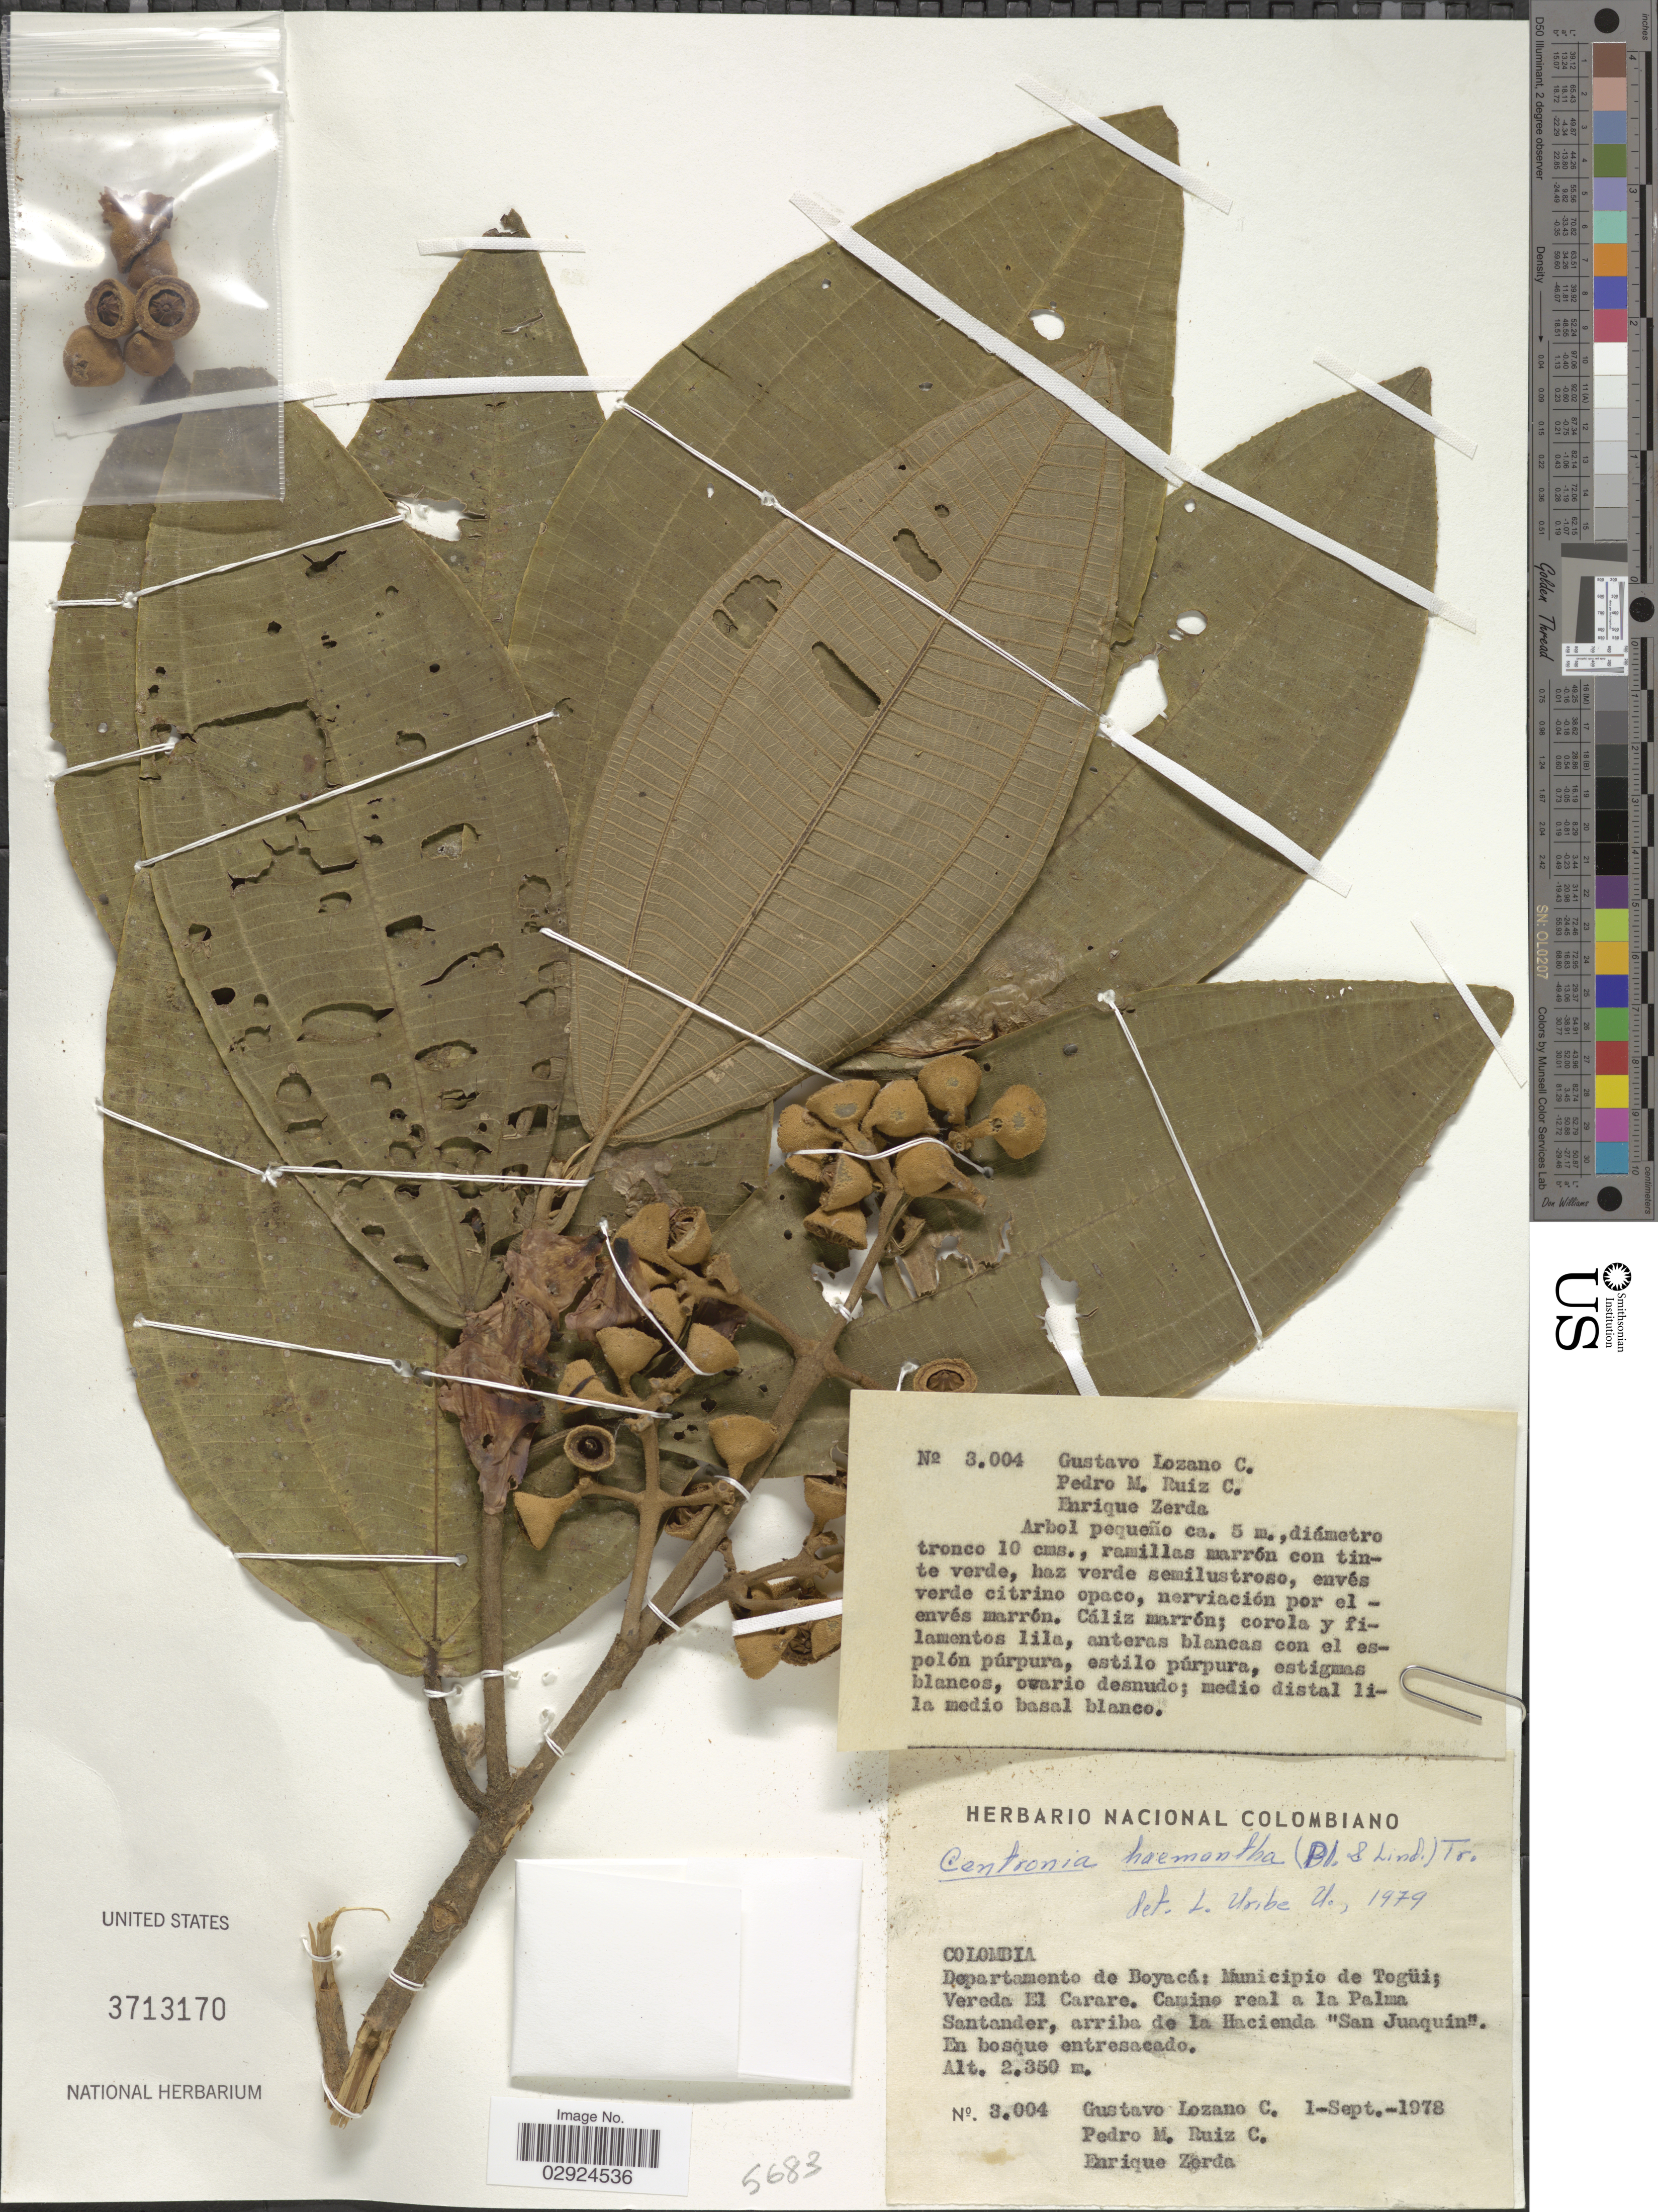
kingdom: Plantae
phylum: Tracheophyta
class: Magnoliopsida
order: Myrtales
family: Melastomataceae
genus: Meriania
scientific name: Meriania haemantha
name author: (Planch. & Lindl.) Humberto Mend. & Fern. Alonso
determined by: Michelangeli, F. A.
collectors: G. Lozano-Contreras, P. Ruiz & E. Zerda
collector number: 3004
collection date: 1978-09-01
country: Colombia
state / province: Boyacá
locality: Departamento de Boyacá: Municipio de Togüi; Vereda El Carare. Camino real a la Palma Santander, arriba de la Hacienda "San Juaquin".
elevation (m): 2350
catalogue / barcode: US 3713170